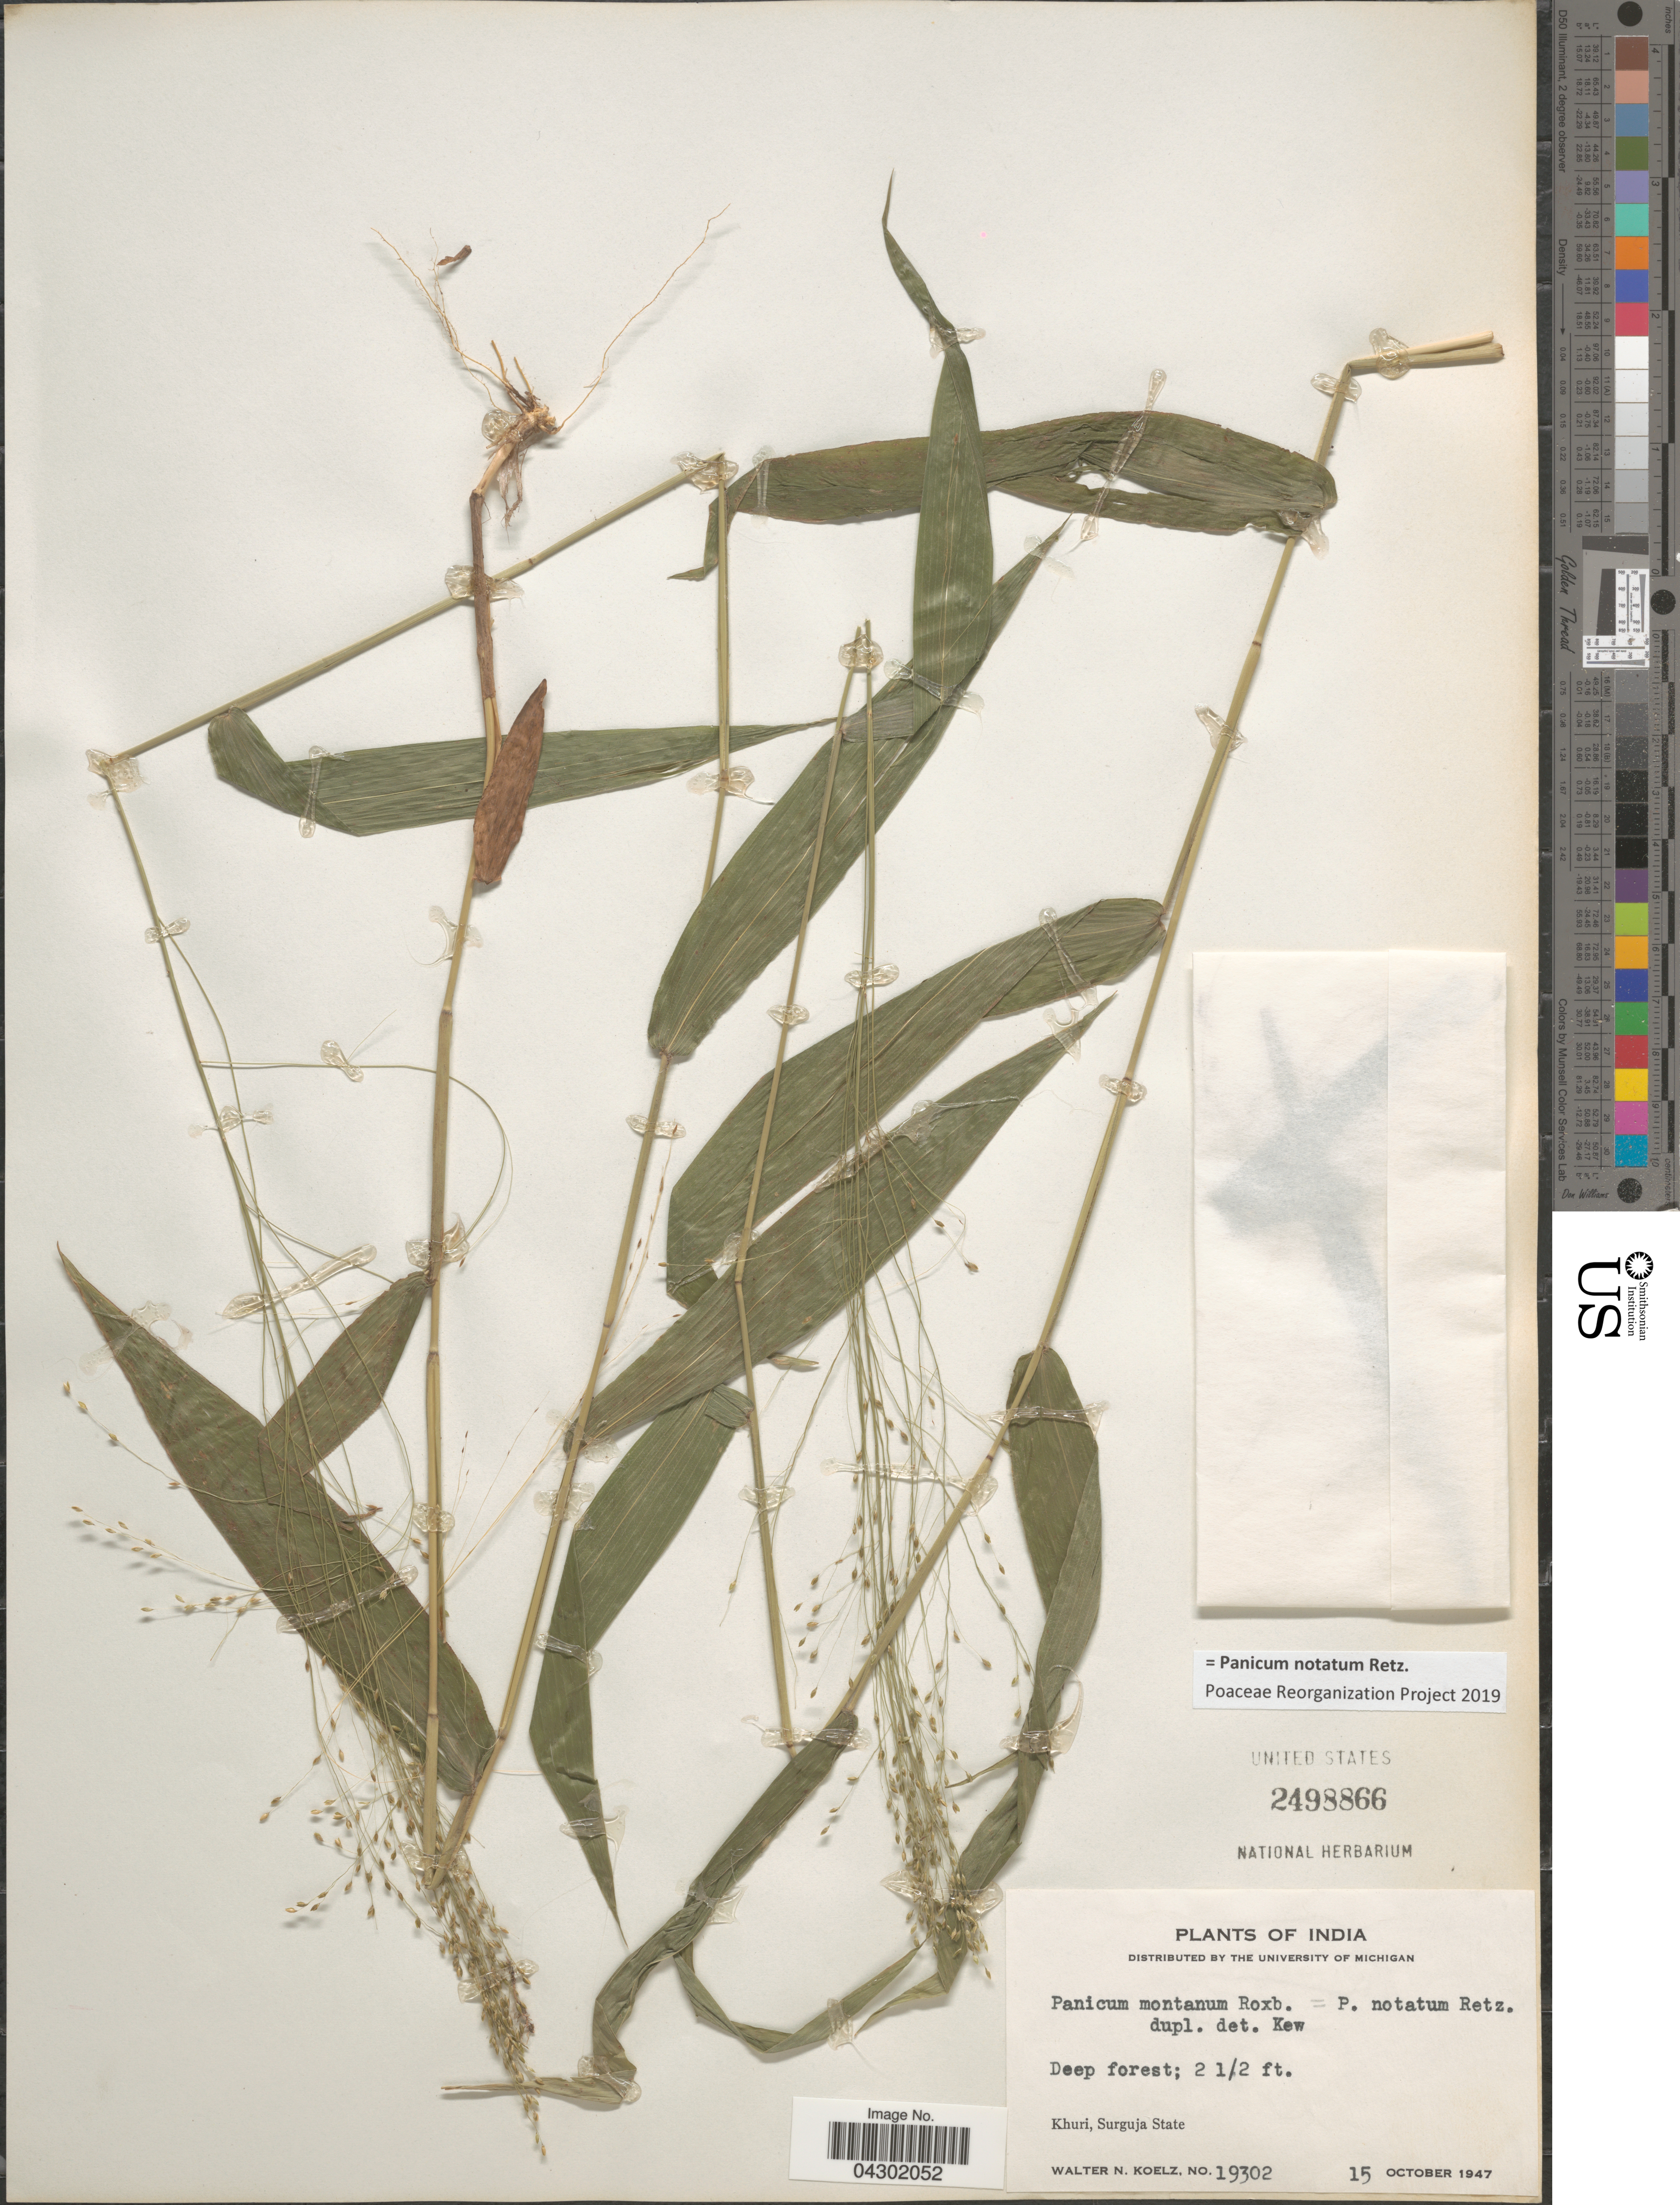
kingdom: Plantae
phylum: Tracheophyta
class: Liliopsida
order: Poales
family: Poaceae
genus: Panicum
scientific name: Panicum notatum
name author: Retz.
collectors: W. N. Koelz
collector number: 19302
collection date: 1947-10-15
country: India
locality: Ramanujganj, Surguja State.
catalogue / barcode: US 2498866